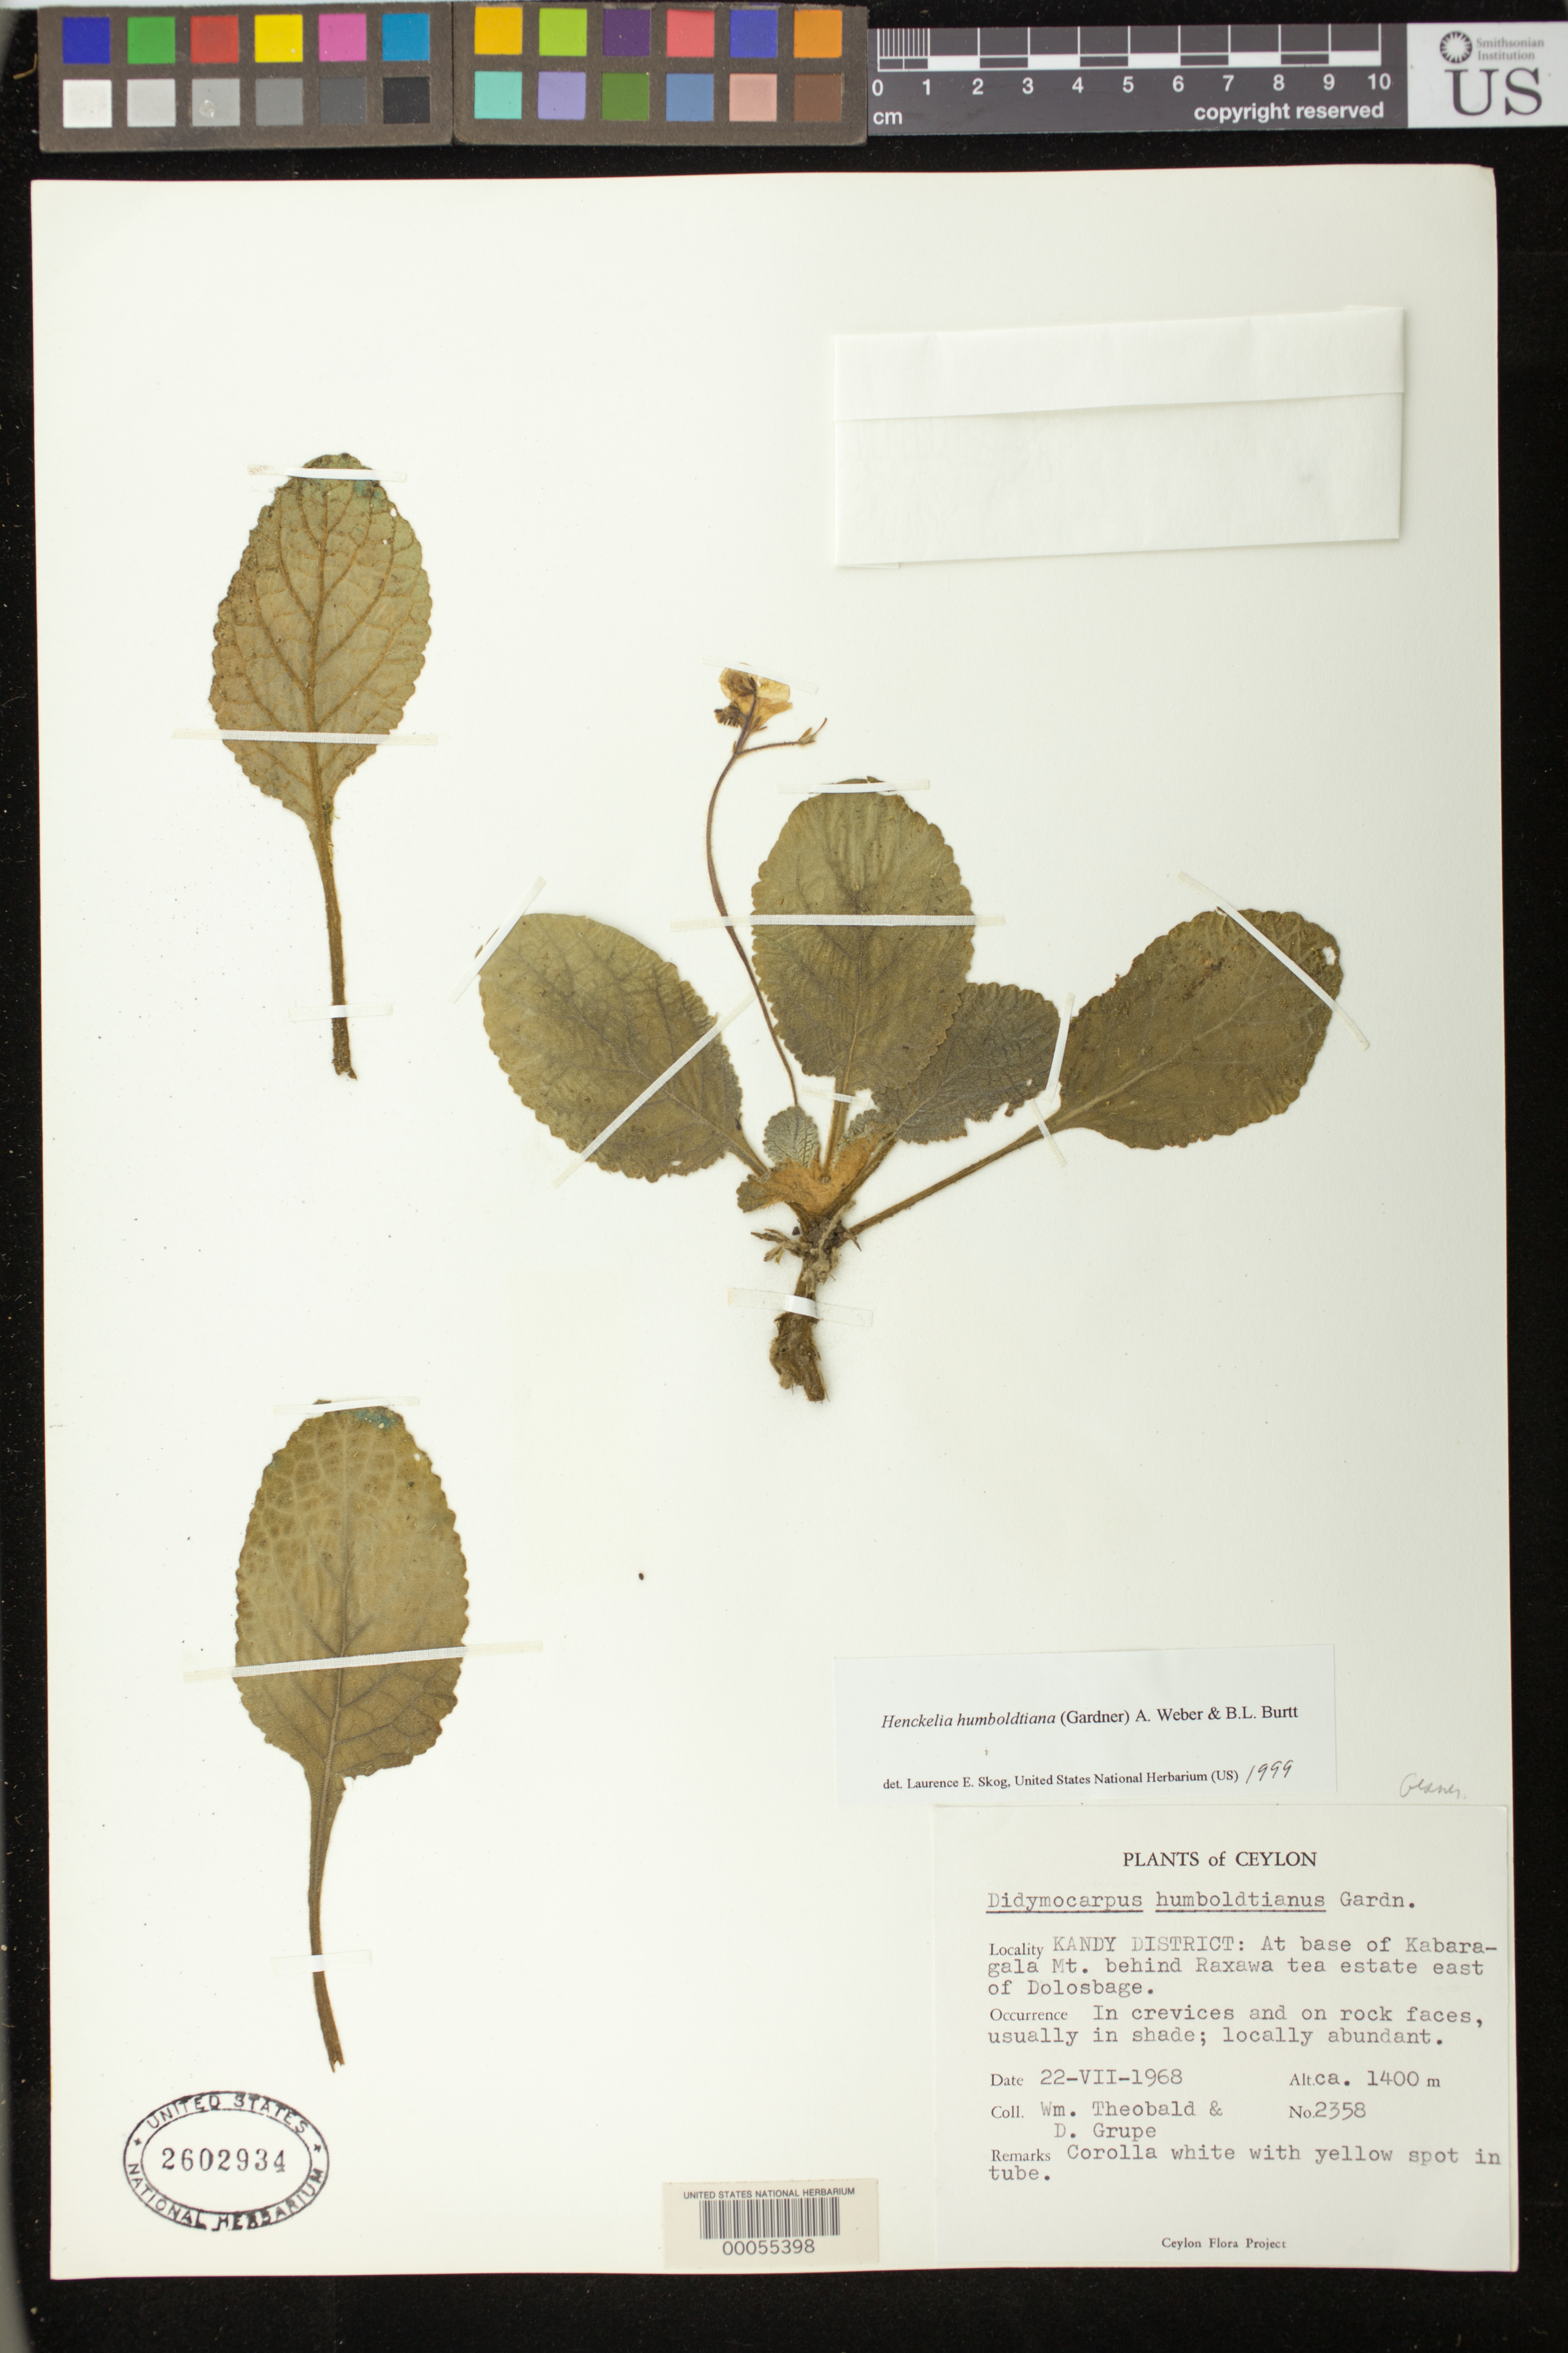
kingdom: Plantae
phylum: Tracheophyta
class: Magnoliopsida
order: Lamiales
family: Gesneriaceae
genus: Henckelia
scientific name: Henckelia humboldtiana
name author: (Gardner) A. Weber & B.L. Burtt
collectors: W. Theobald & D. Grupe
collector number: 2358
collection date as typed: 22 Jul 1968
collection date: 1968-07-22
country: Sri Lanka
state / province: Central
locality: At base of kabaragala mt. behind raxawa tea estate e of dolosbage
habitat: In crevices and rock faces, usually in shade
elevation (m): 1400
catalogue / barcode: US 2602934